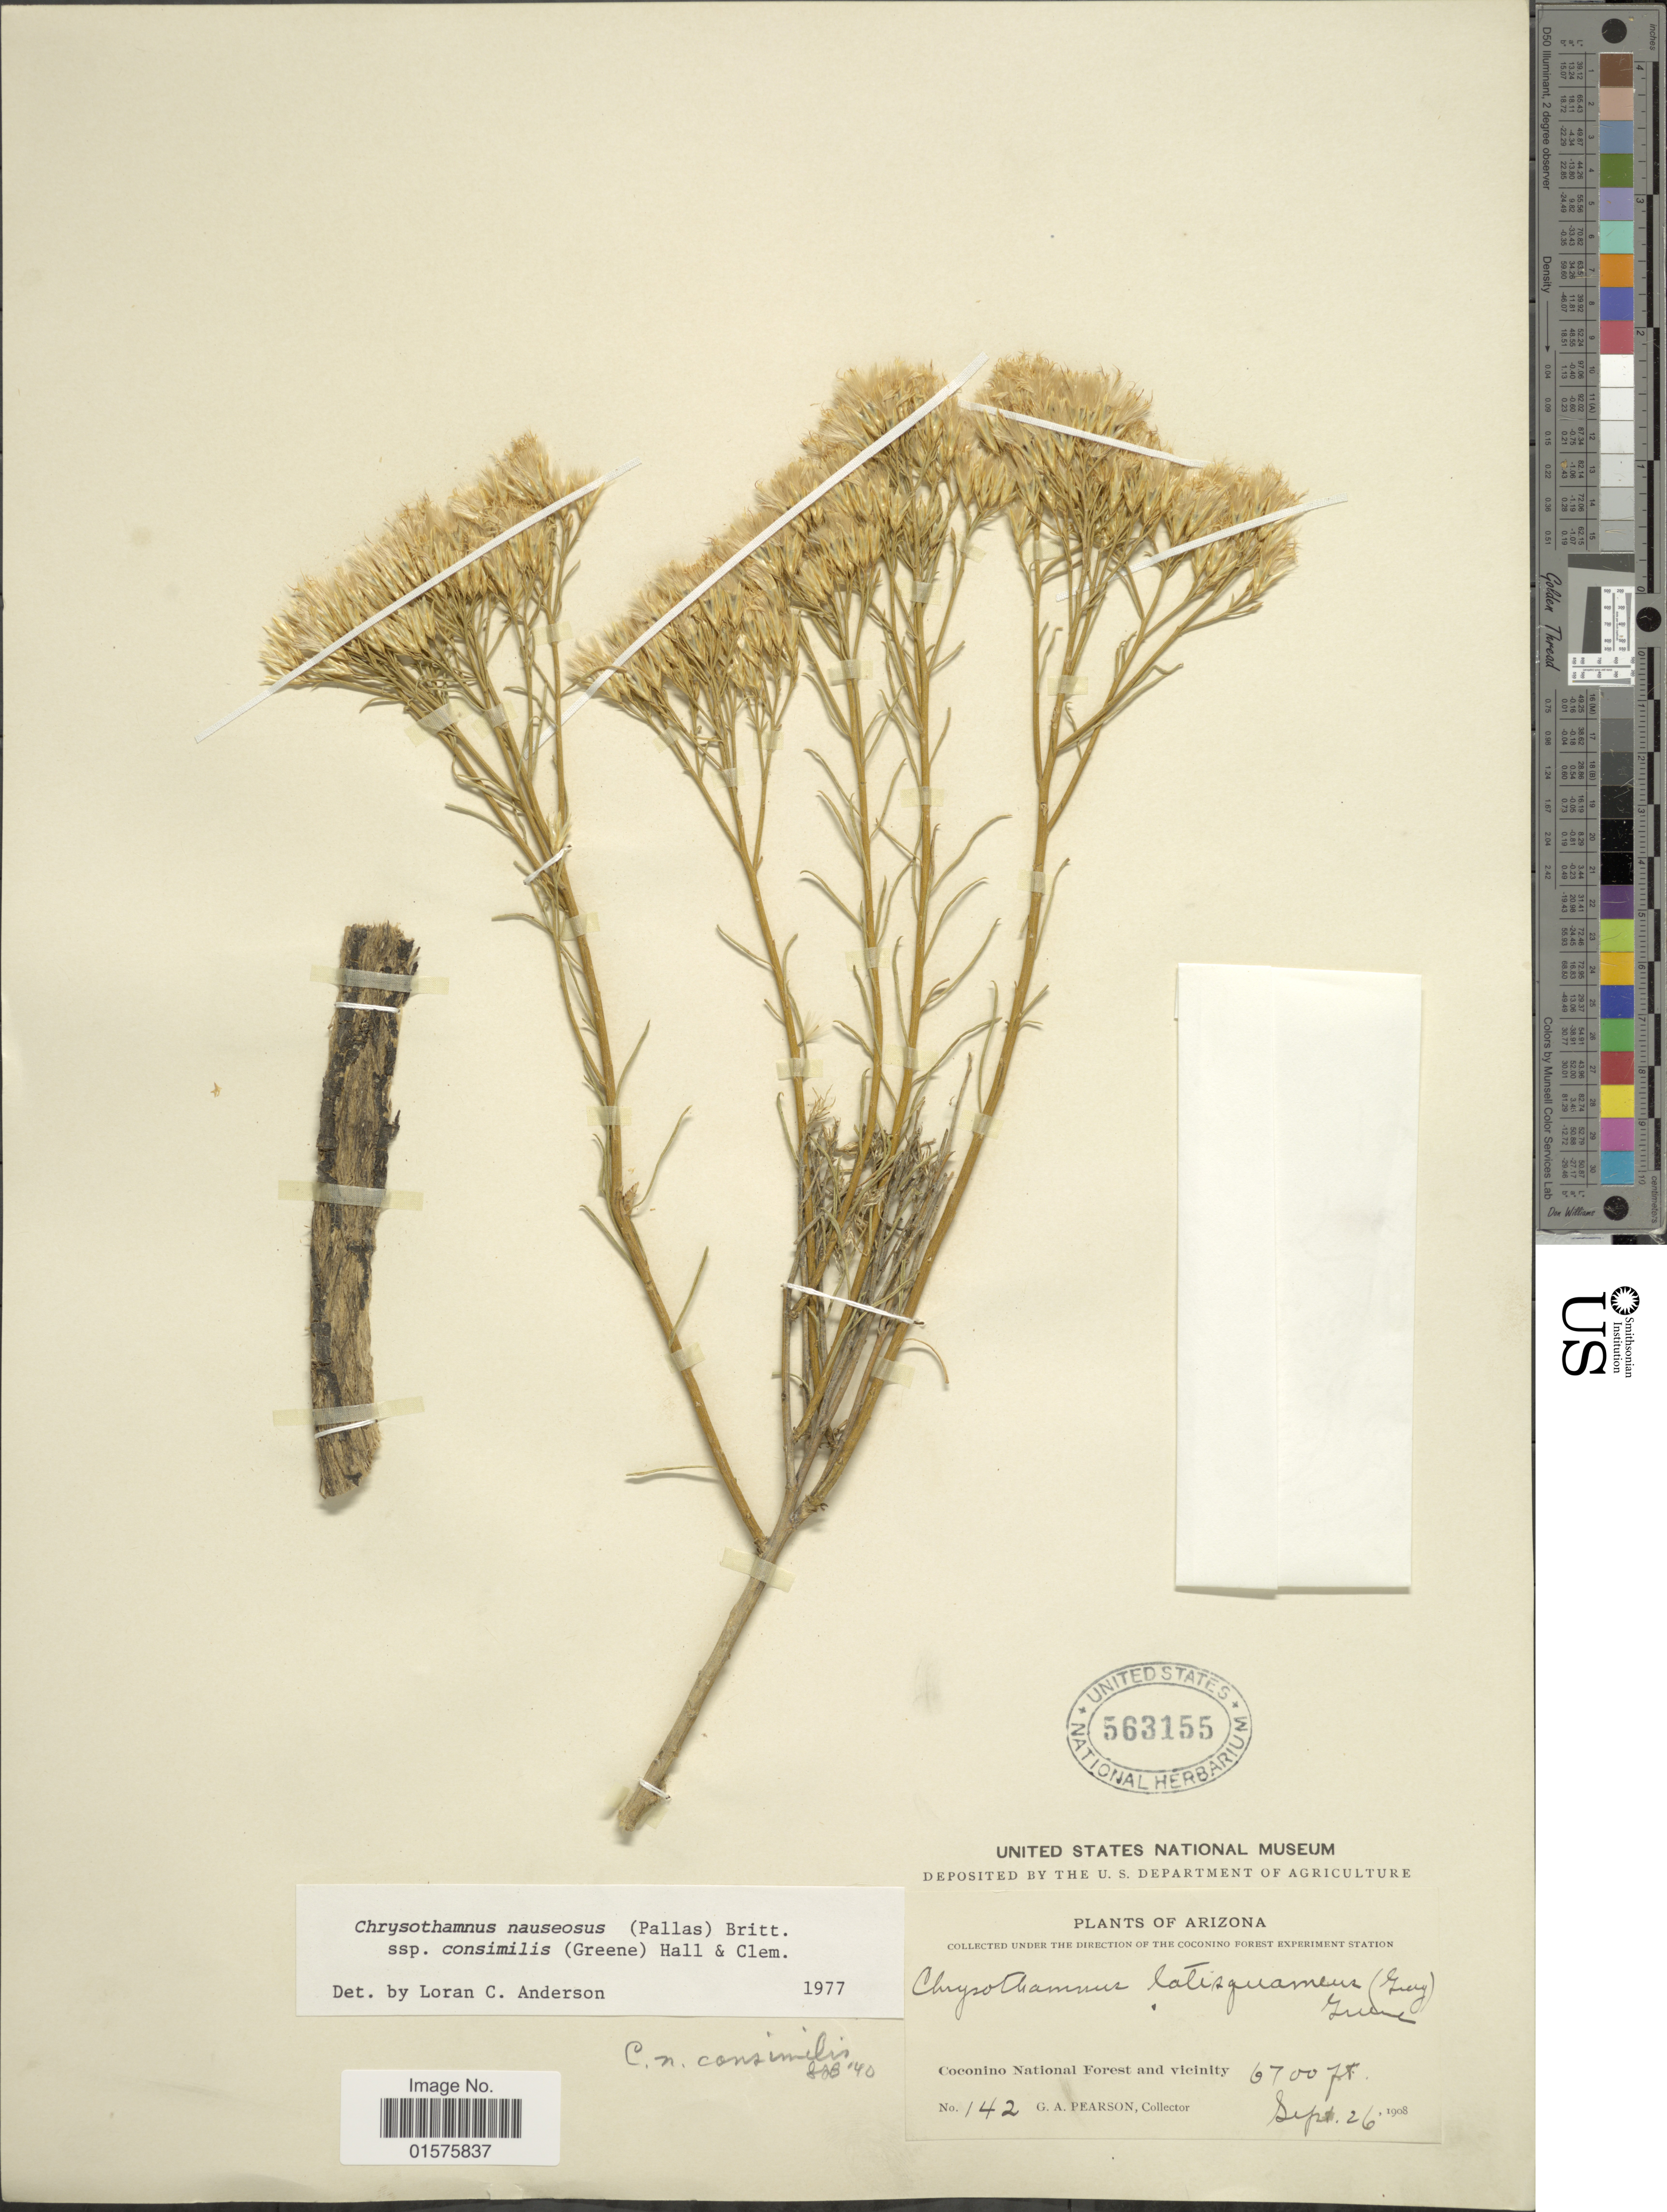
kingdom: Plantae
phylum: Tracheophyta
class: Magnoliopsida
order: Asterales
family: Asteraceae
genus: Ericameria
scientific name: Ericameria nauseosa var. oreophila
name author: (A. Nelson) G.L. Nesom & G.I. Baird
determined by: Urbatsch, Lowell E., Curator (LSU), Louisiana State University (UNITED STATES)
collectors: G. A. Pearson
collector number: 142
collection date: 1908-09-26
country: United States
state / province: Arizona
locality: Cococino National Forest and vicinity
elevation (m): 2042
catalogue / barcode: US 563155